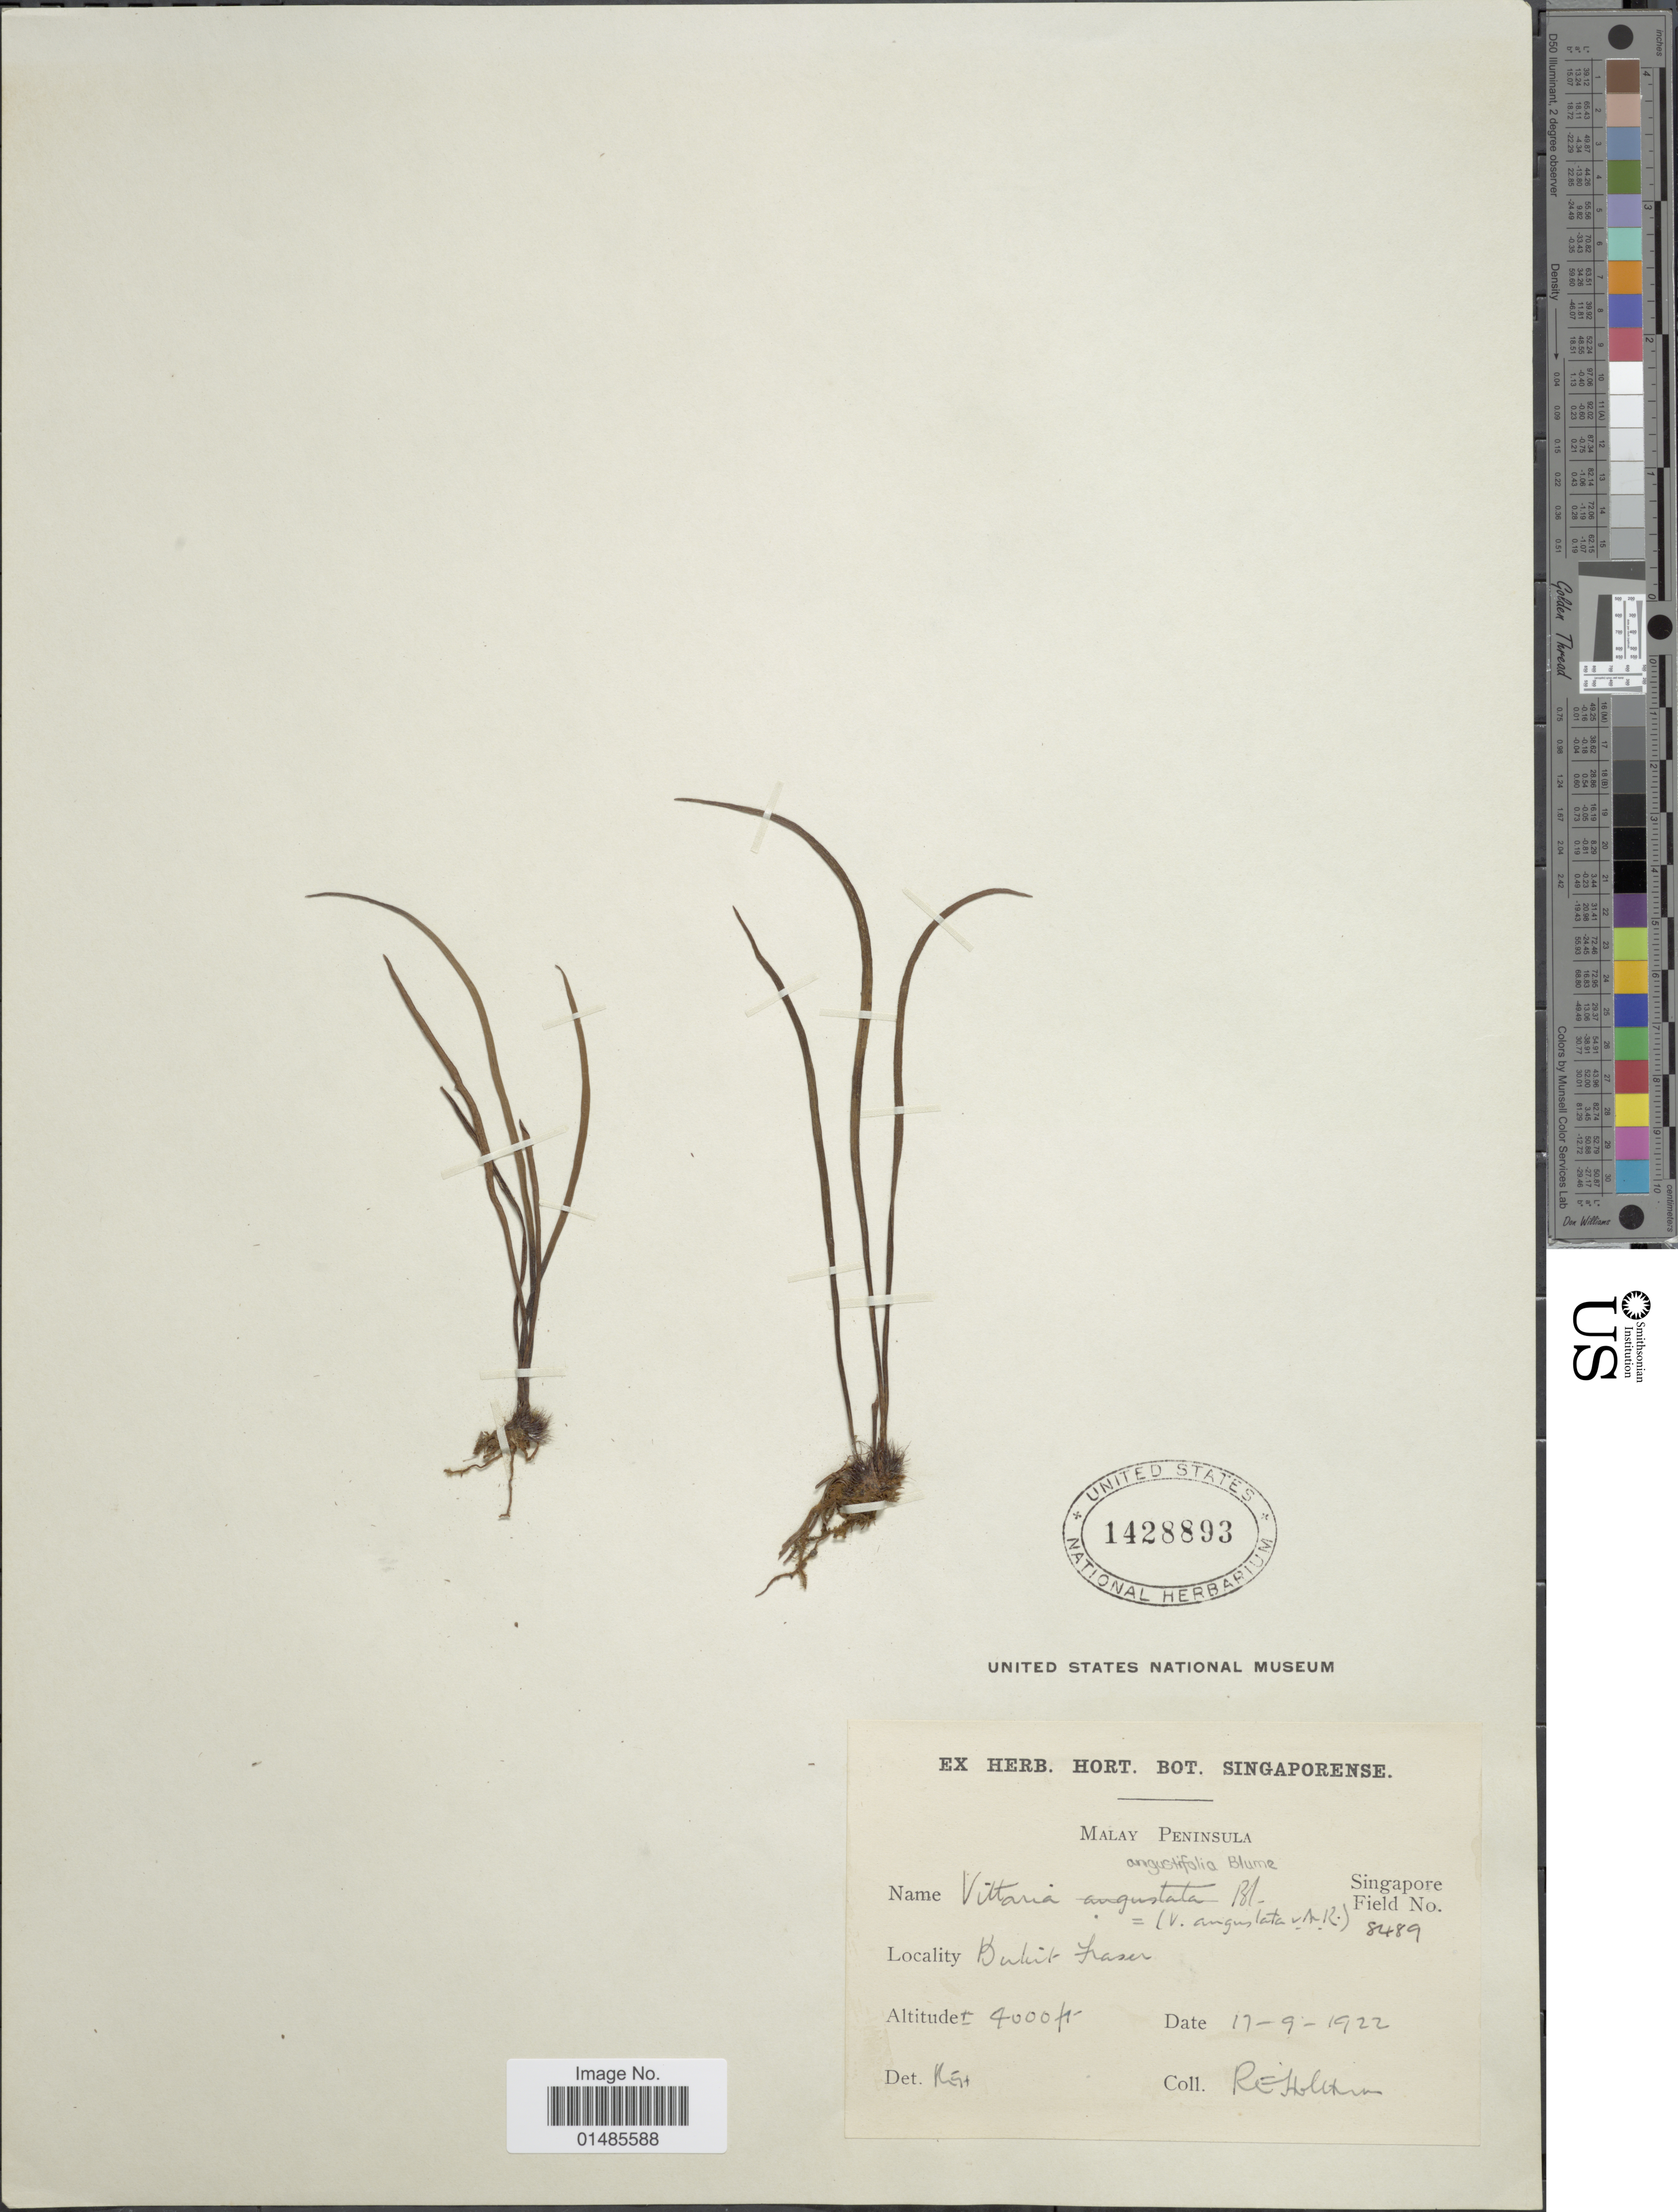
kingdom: Plantae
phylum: Tracheophyta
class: Polypodiopsida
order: Polypodiales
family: Pteridaceae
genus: Haplopteris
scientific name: Haplopteris angustifolia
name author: (Blume) E.H. Crane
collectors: R. E. Holttum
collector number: Singapore Field 8489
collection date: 1922-09-17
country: Malaysia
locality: Malay Peninsula. Bukit Fraser.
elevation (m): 1219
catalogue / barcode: US 1428893